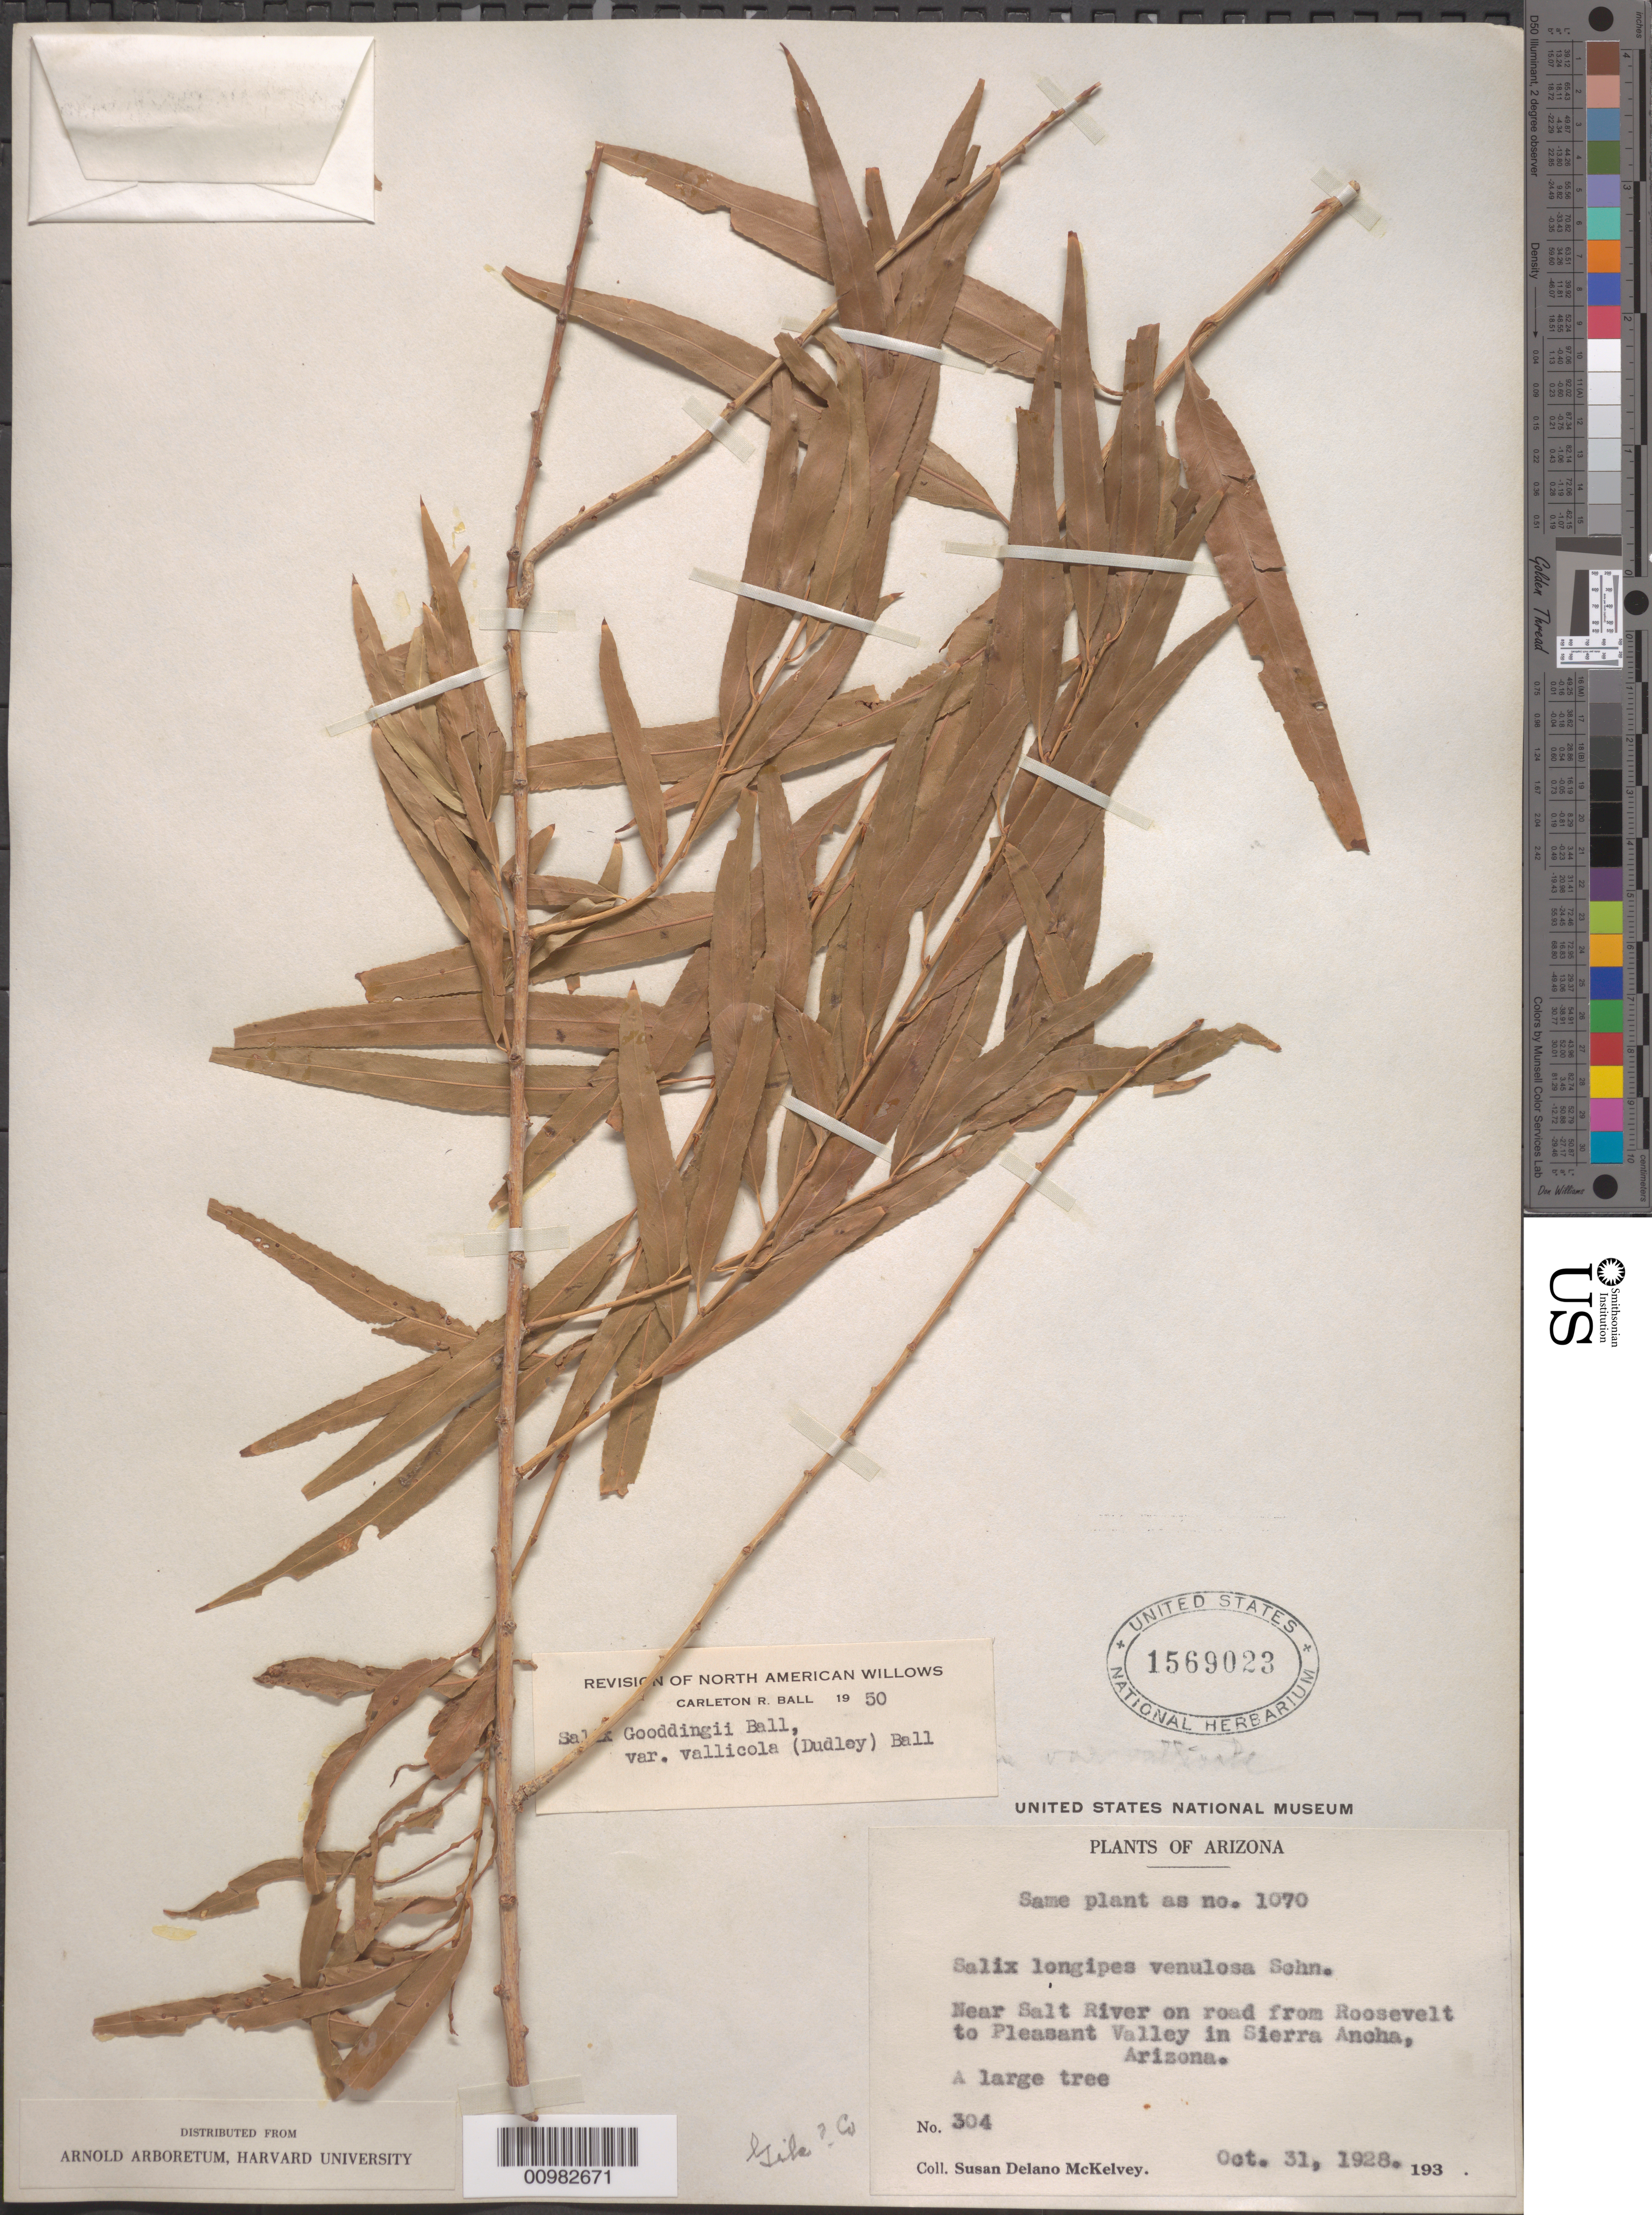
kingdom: Plantae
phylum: Tracheophyta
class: Magnoliopsida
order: Malpighiales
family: Salicaceae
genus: Salix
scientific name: Salix gooddingii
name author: C.R. Ball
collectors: S. A. McKelvey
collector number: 304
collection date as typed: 31 Oct 1928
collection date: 1928-10-31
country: United States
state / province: Arizona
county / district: Gila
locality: Near Salt River on road from Roosevelt to Pleasant Valley in Sierra Anoha.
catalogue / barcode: US 1569023